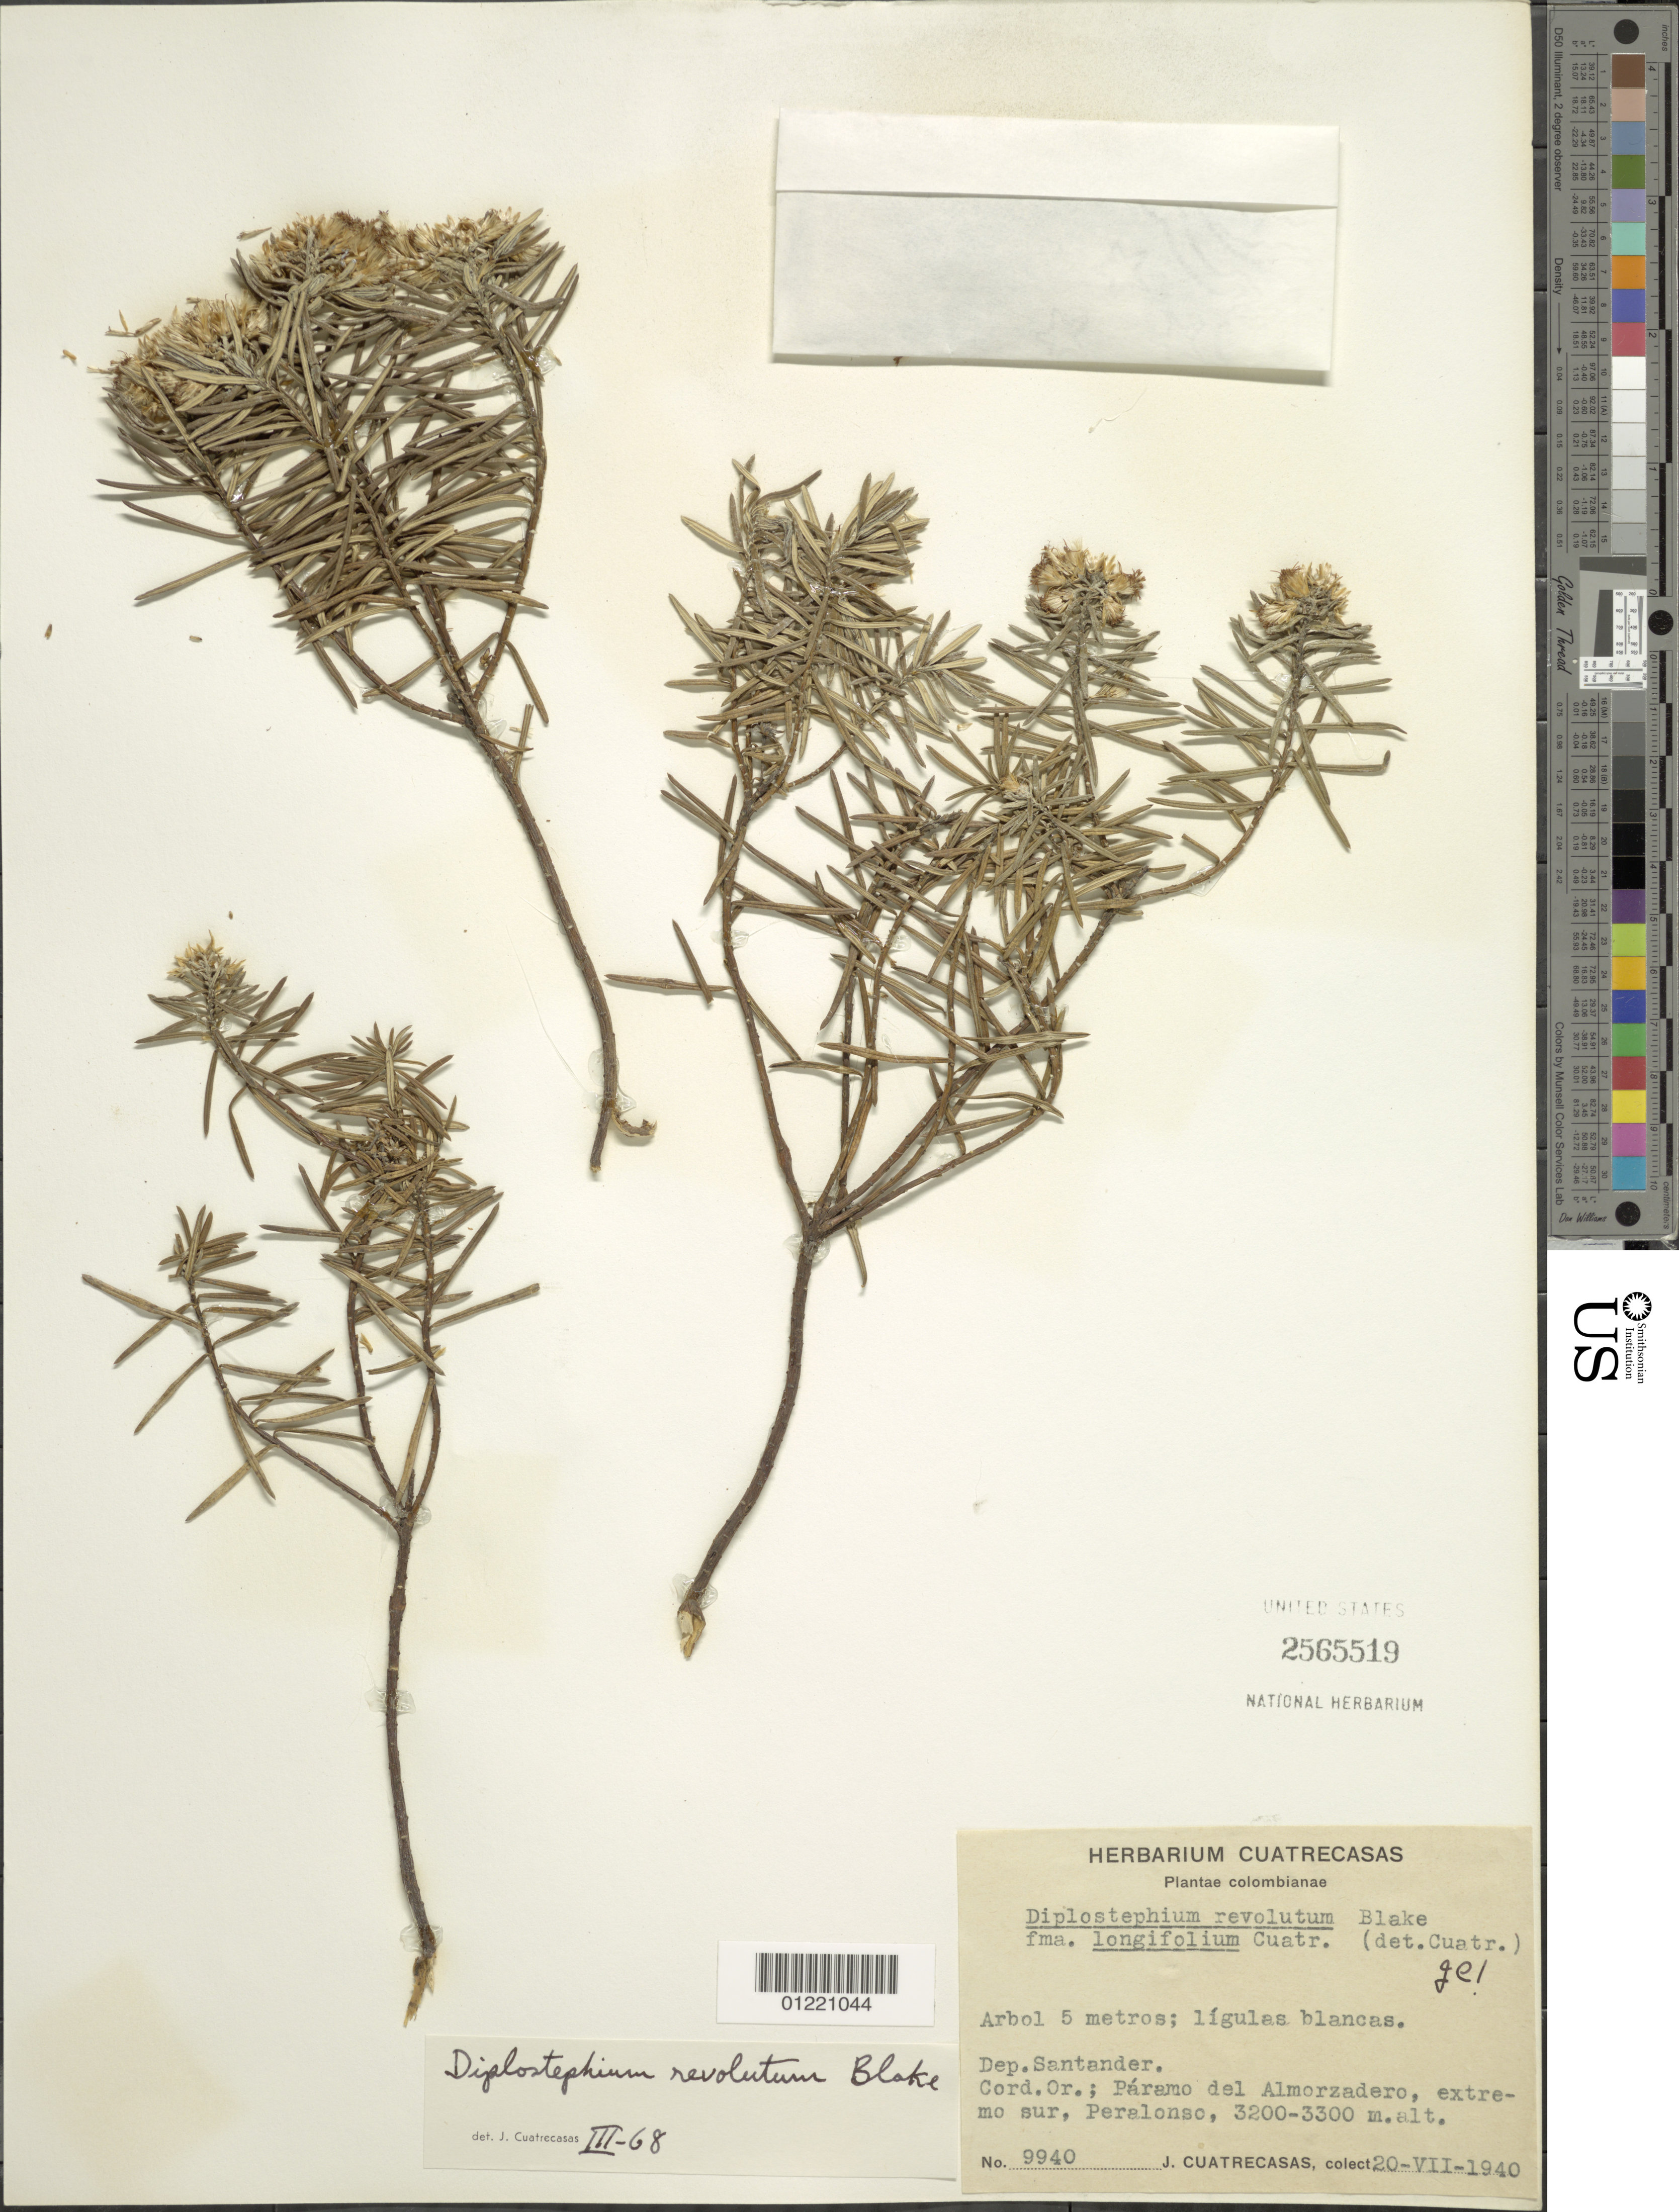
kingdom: Plantae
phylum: Tracheophyta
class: Magnoliopsida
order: Asterales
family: Asteraceae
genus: Diplostephium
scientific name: Diplostephium revolutum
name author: S.F. Blake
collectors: J. Cuatrecasas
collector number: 9940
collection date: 1940-07-20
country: Colombia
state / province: Santander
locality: Cordillera Oriental; Paramo del Almorzadero, extremo sur, Peralonso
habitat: paramo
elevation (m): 3200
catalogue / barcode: US 2565519